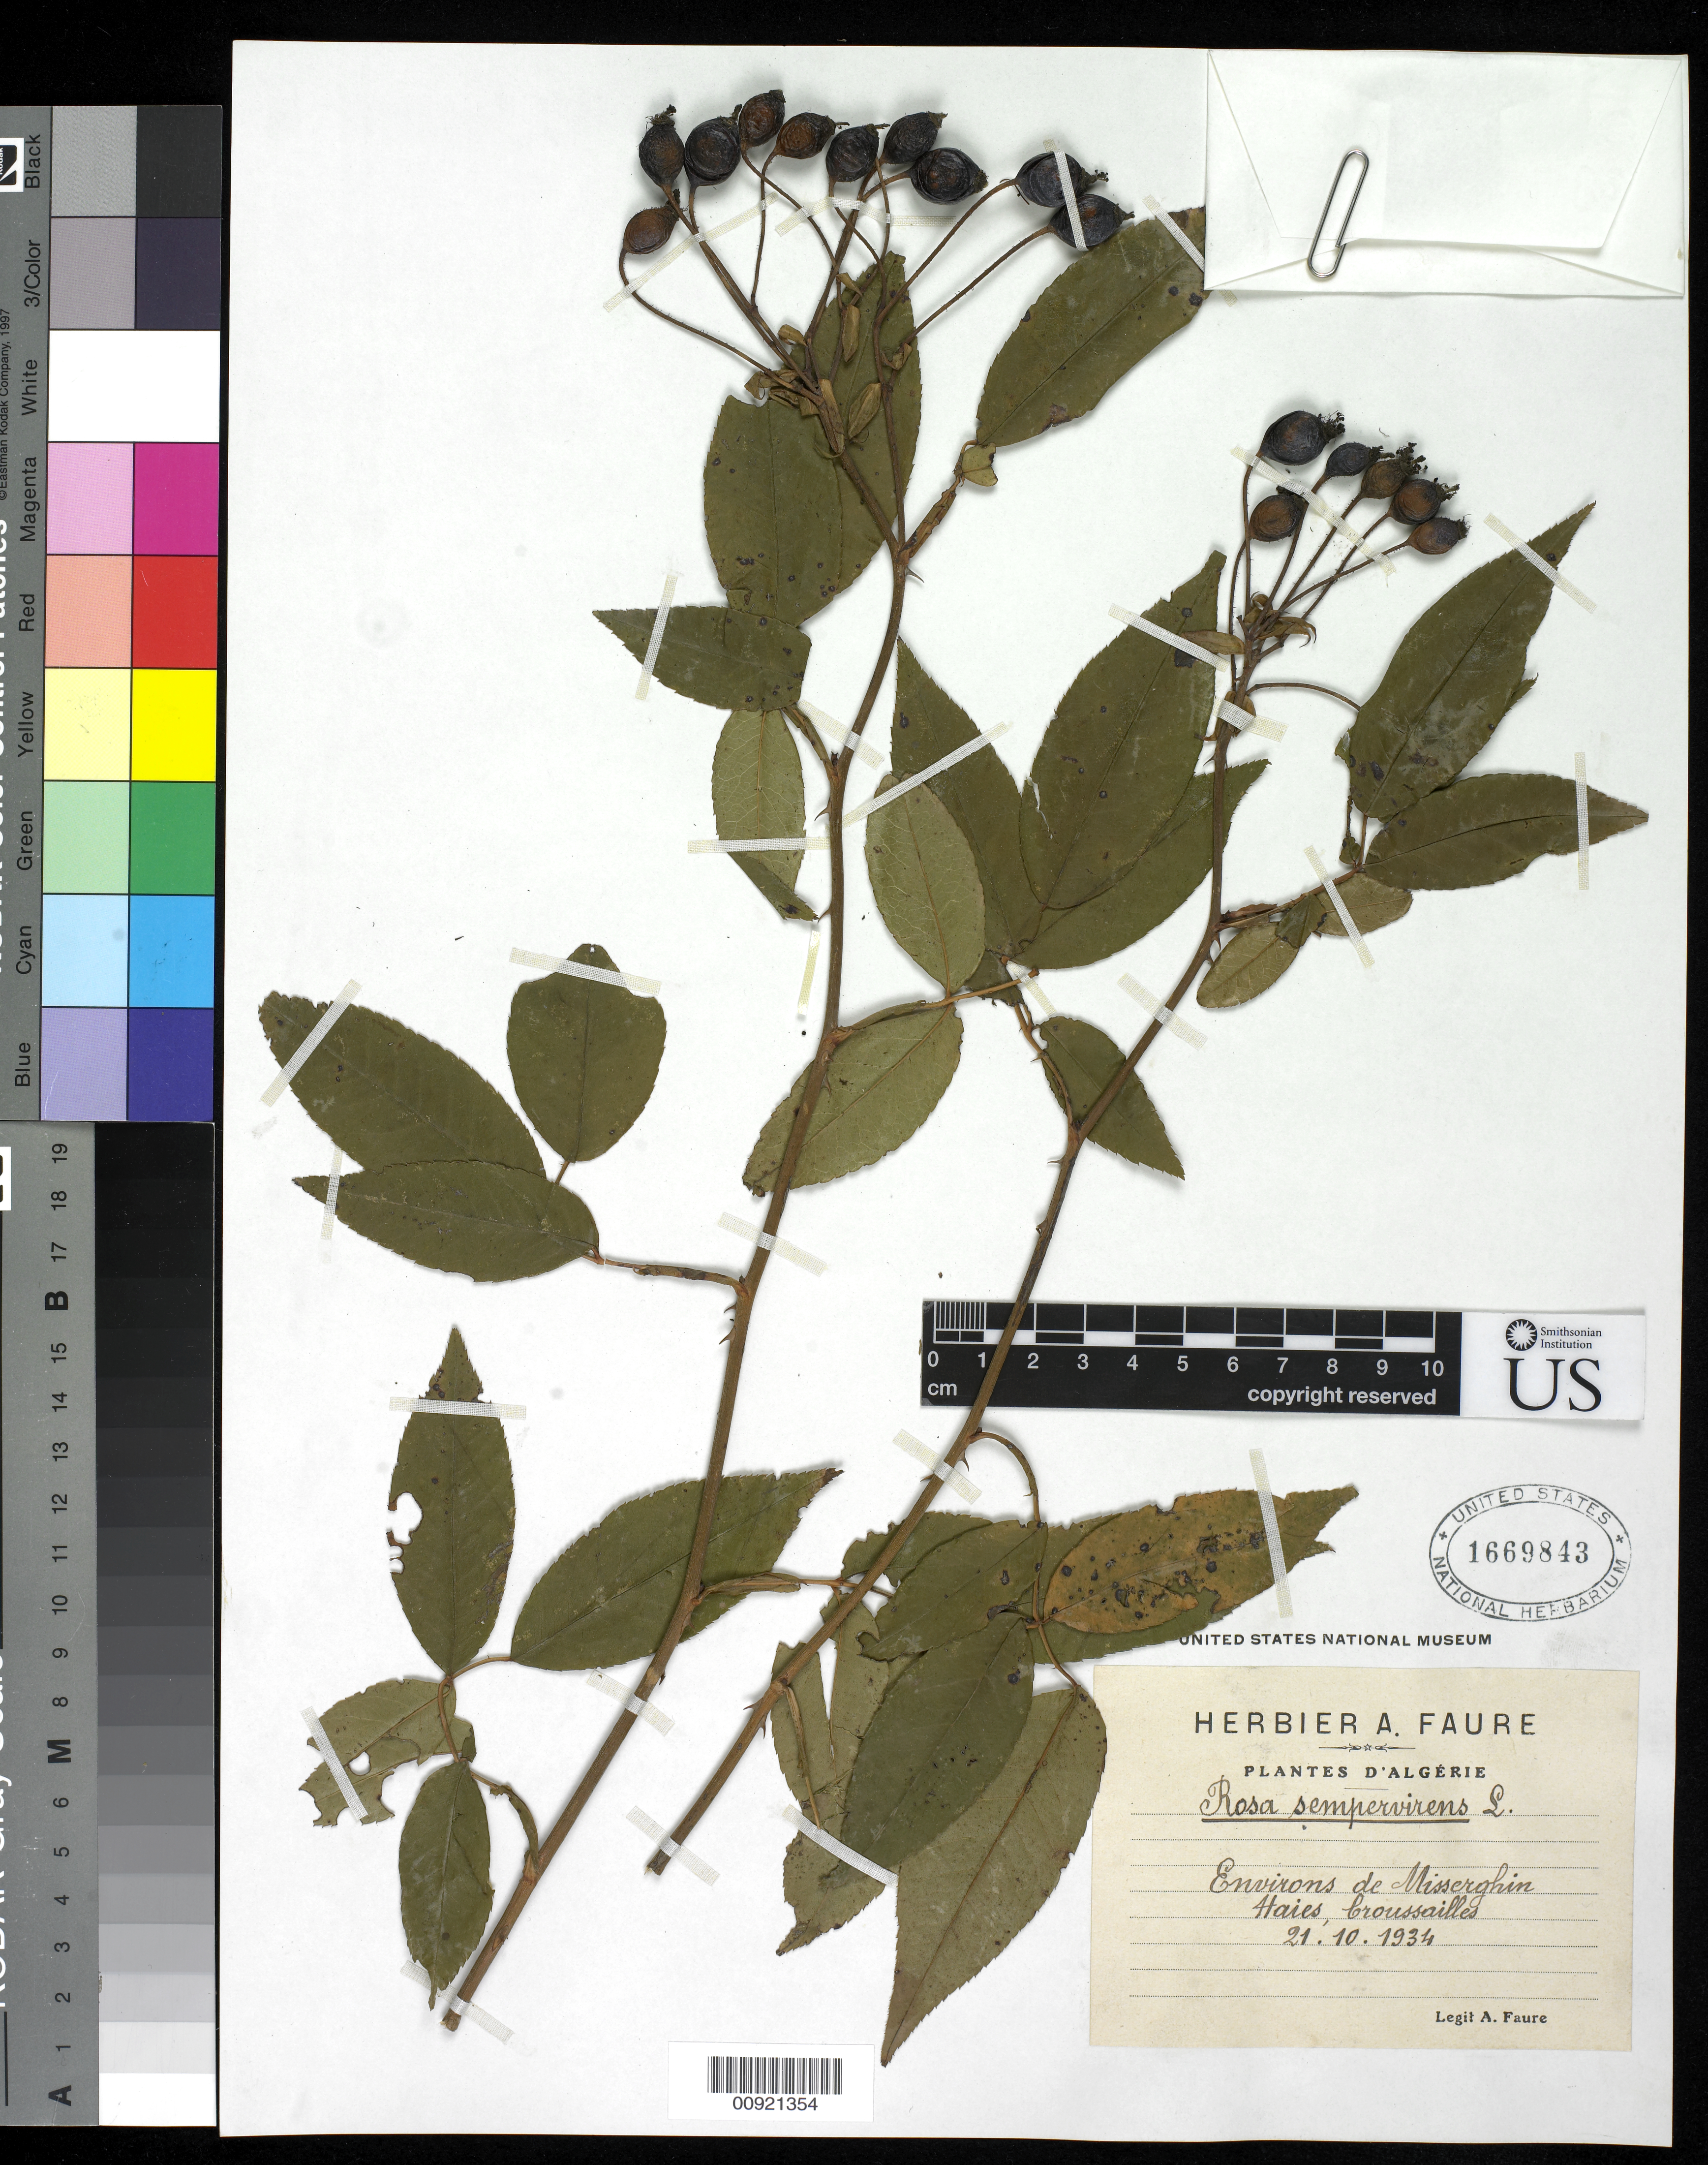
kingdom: Plantae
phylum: Tracheophyta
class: Magnoliopsida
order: Rosales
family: Rosaceae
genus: Rosa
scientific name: Rosa sempervirens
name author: L.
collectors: A. Faure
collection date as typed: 21 Oct 1934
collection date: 1934-10-21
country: Algeria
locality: Environs de Misserhin. Haies, broussailles.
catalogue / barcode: US 1669843